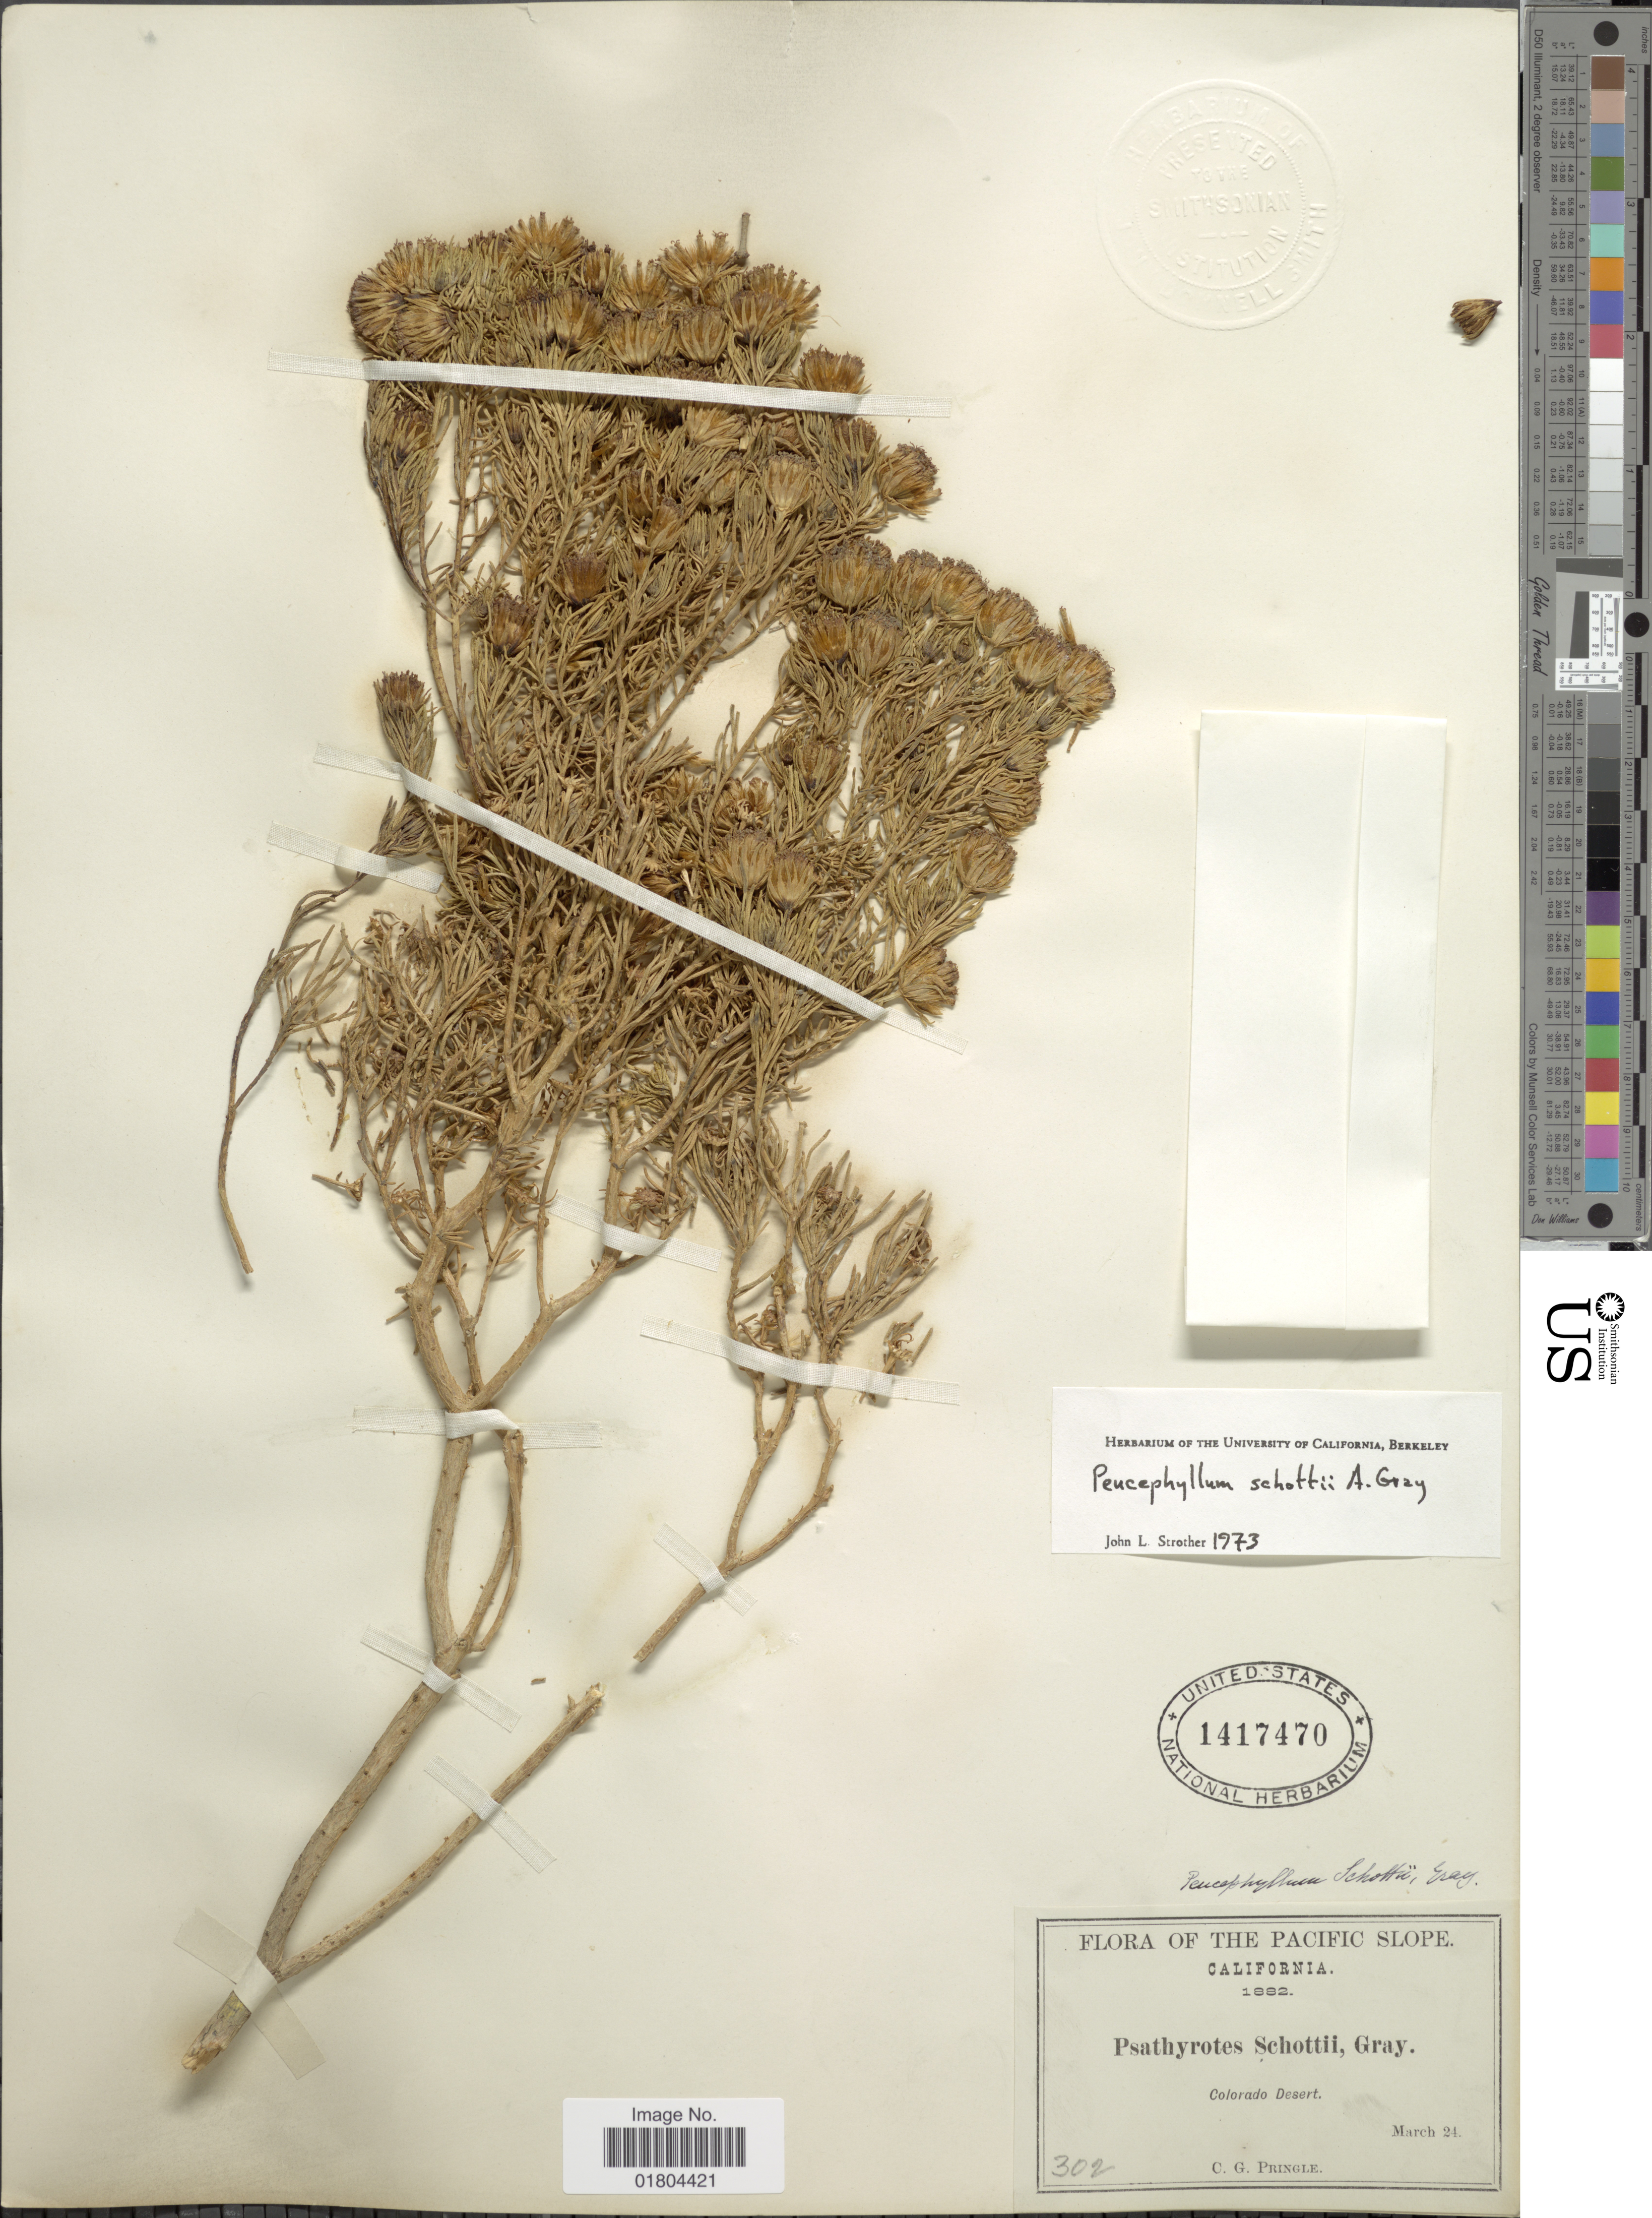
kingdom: Plantae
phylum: Tracheophyta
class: Magnoliopsida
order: Asterales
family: Asteraceae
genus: Peucephyllum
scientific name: Peucephyllum schottii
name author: A. Gray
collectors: C. G. Pringle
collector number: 302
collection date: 1882-03-24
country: United States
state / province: California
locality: The Pacific Slope, Colorado Desert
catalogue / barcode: US 1417470